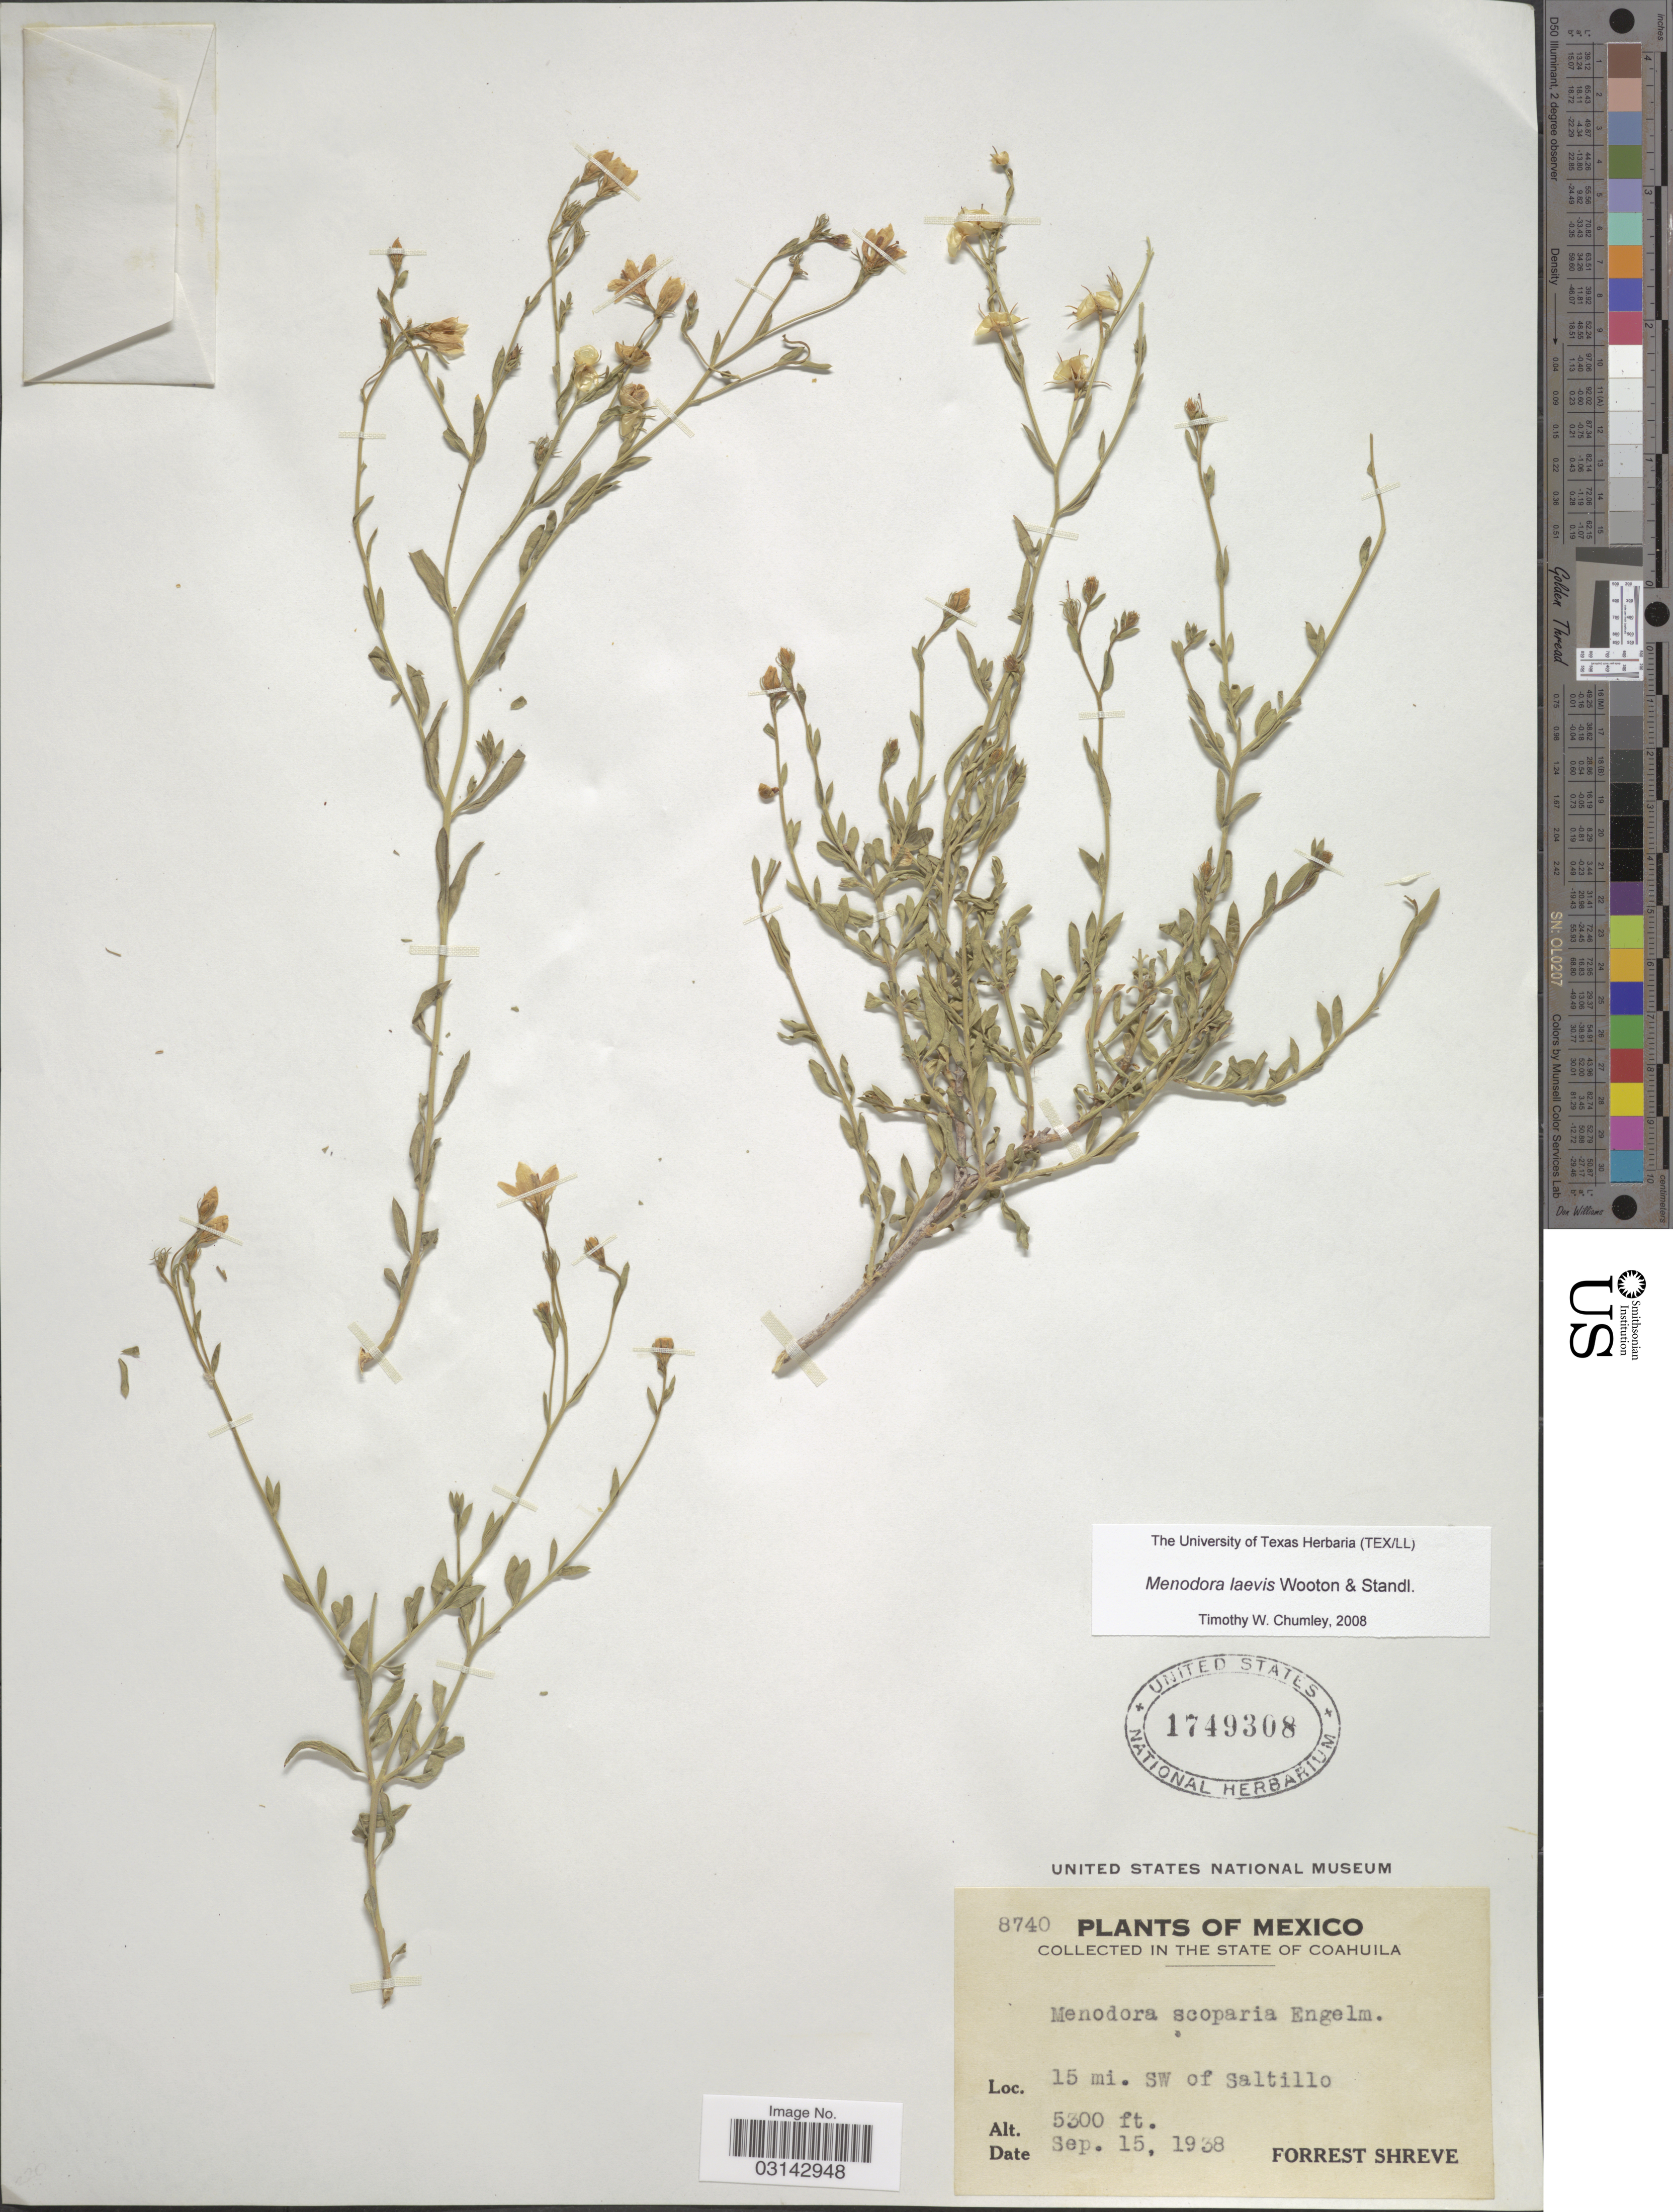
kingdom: Plantae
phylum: Tracheophyta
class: Magnoliopsida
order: Lamiales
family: Oleaceae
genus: Menodora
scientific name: Menodora laevis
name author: Wooton & Standl.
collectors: F. Shreve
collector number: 8740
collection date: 1938-09-15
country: Mexico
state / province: Coahuila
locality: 15 mi. SW of Saltillo.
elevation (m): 1615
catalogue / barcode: US 1749308